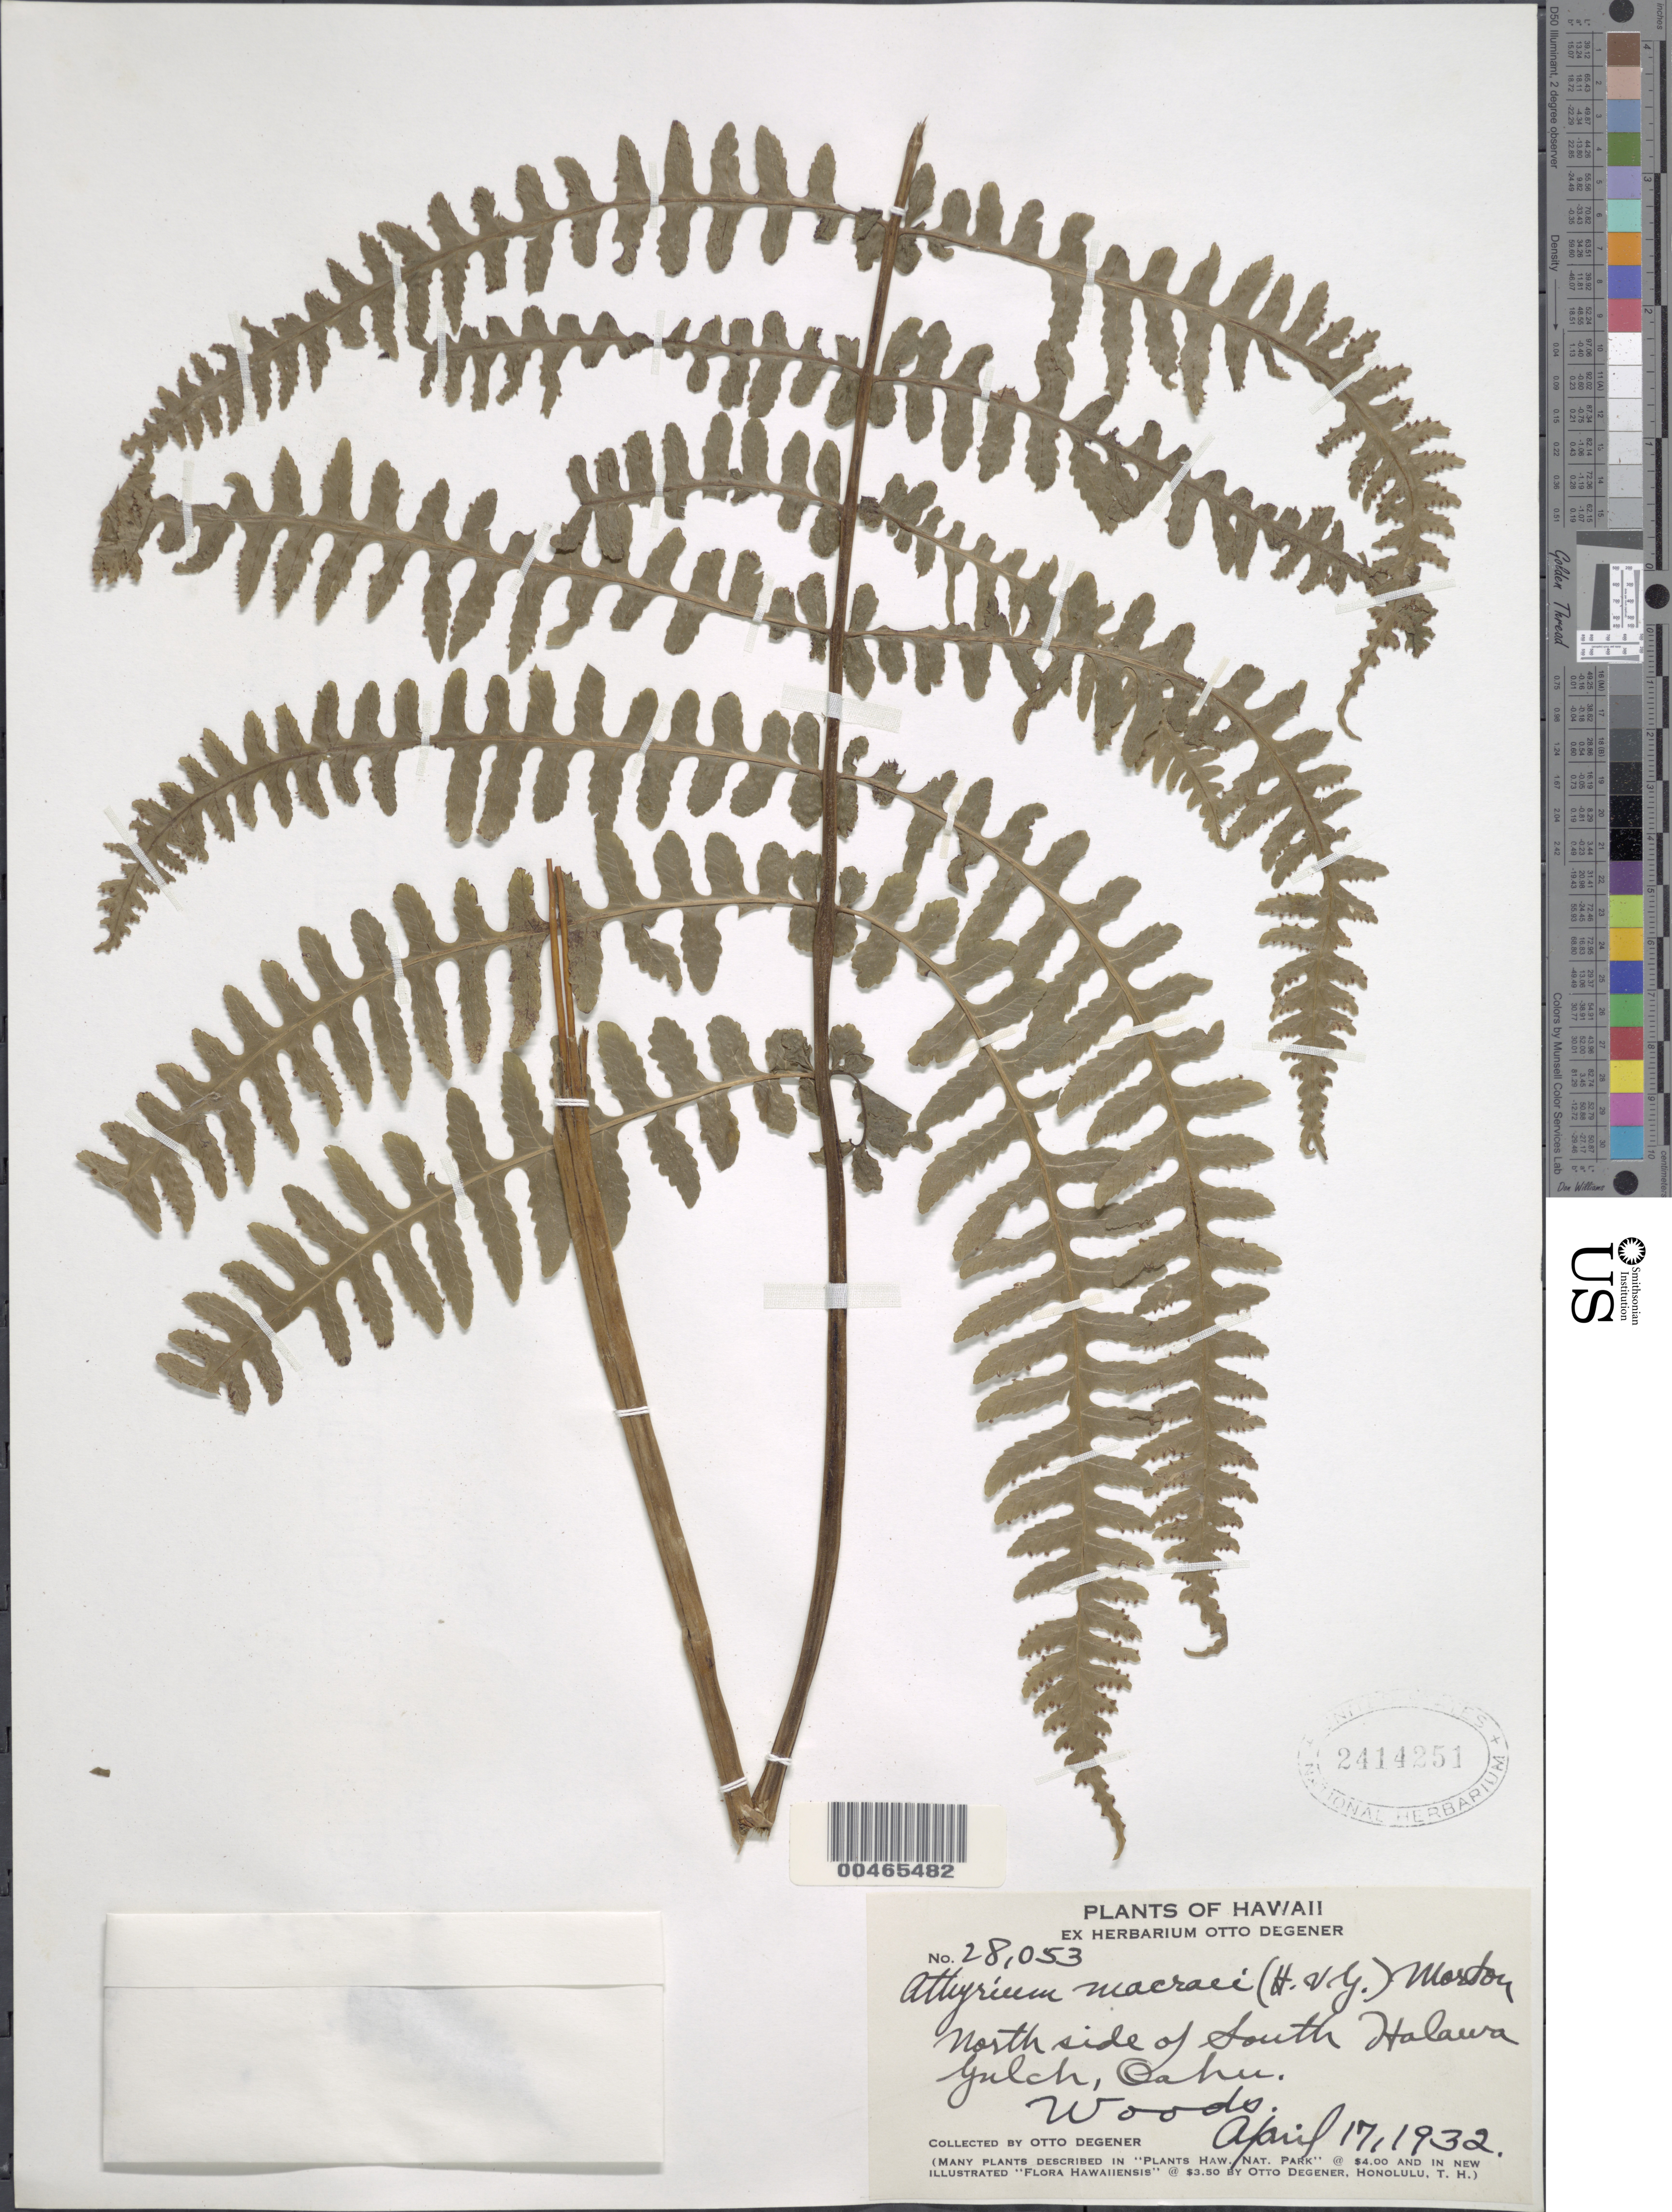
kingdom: Plantae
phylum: Tracheophyta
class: Polypodiopsida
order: Polypodiales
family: Athyriaceae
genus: Deparia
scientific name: Deparia prolifera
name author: (Kaulf.) Hook. & Grev.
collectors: O. Degener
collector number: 28053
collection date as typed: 17 Apr 1932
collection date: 1932-04-17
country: United States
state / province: Hawaii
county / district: Honolulu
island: Oahu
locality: N side of South Halawa Gulch, Oahu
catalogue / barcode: US 2414251